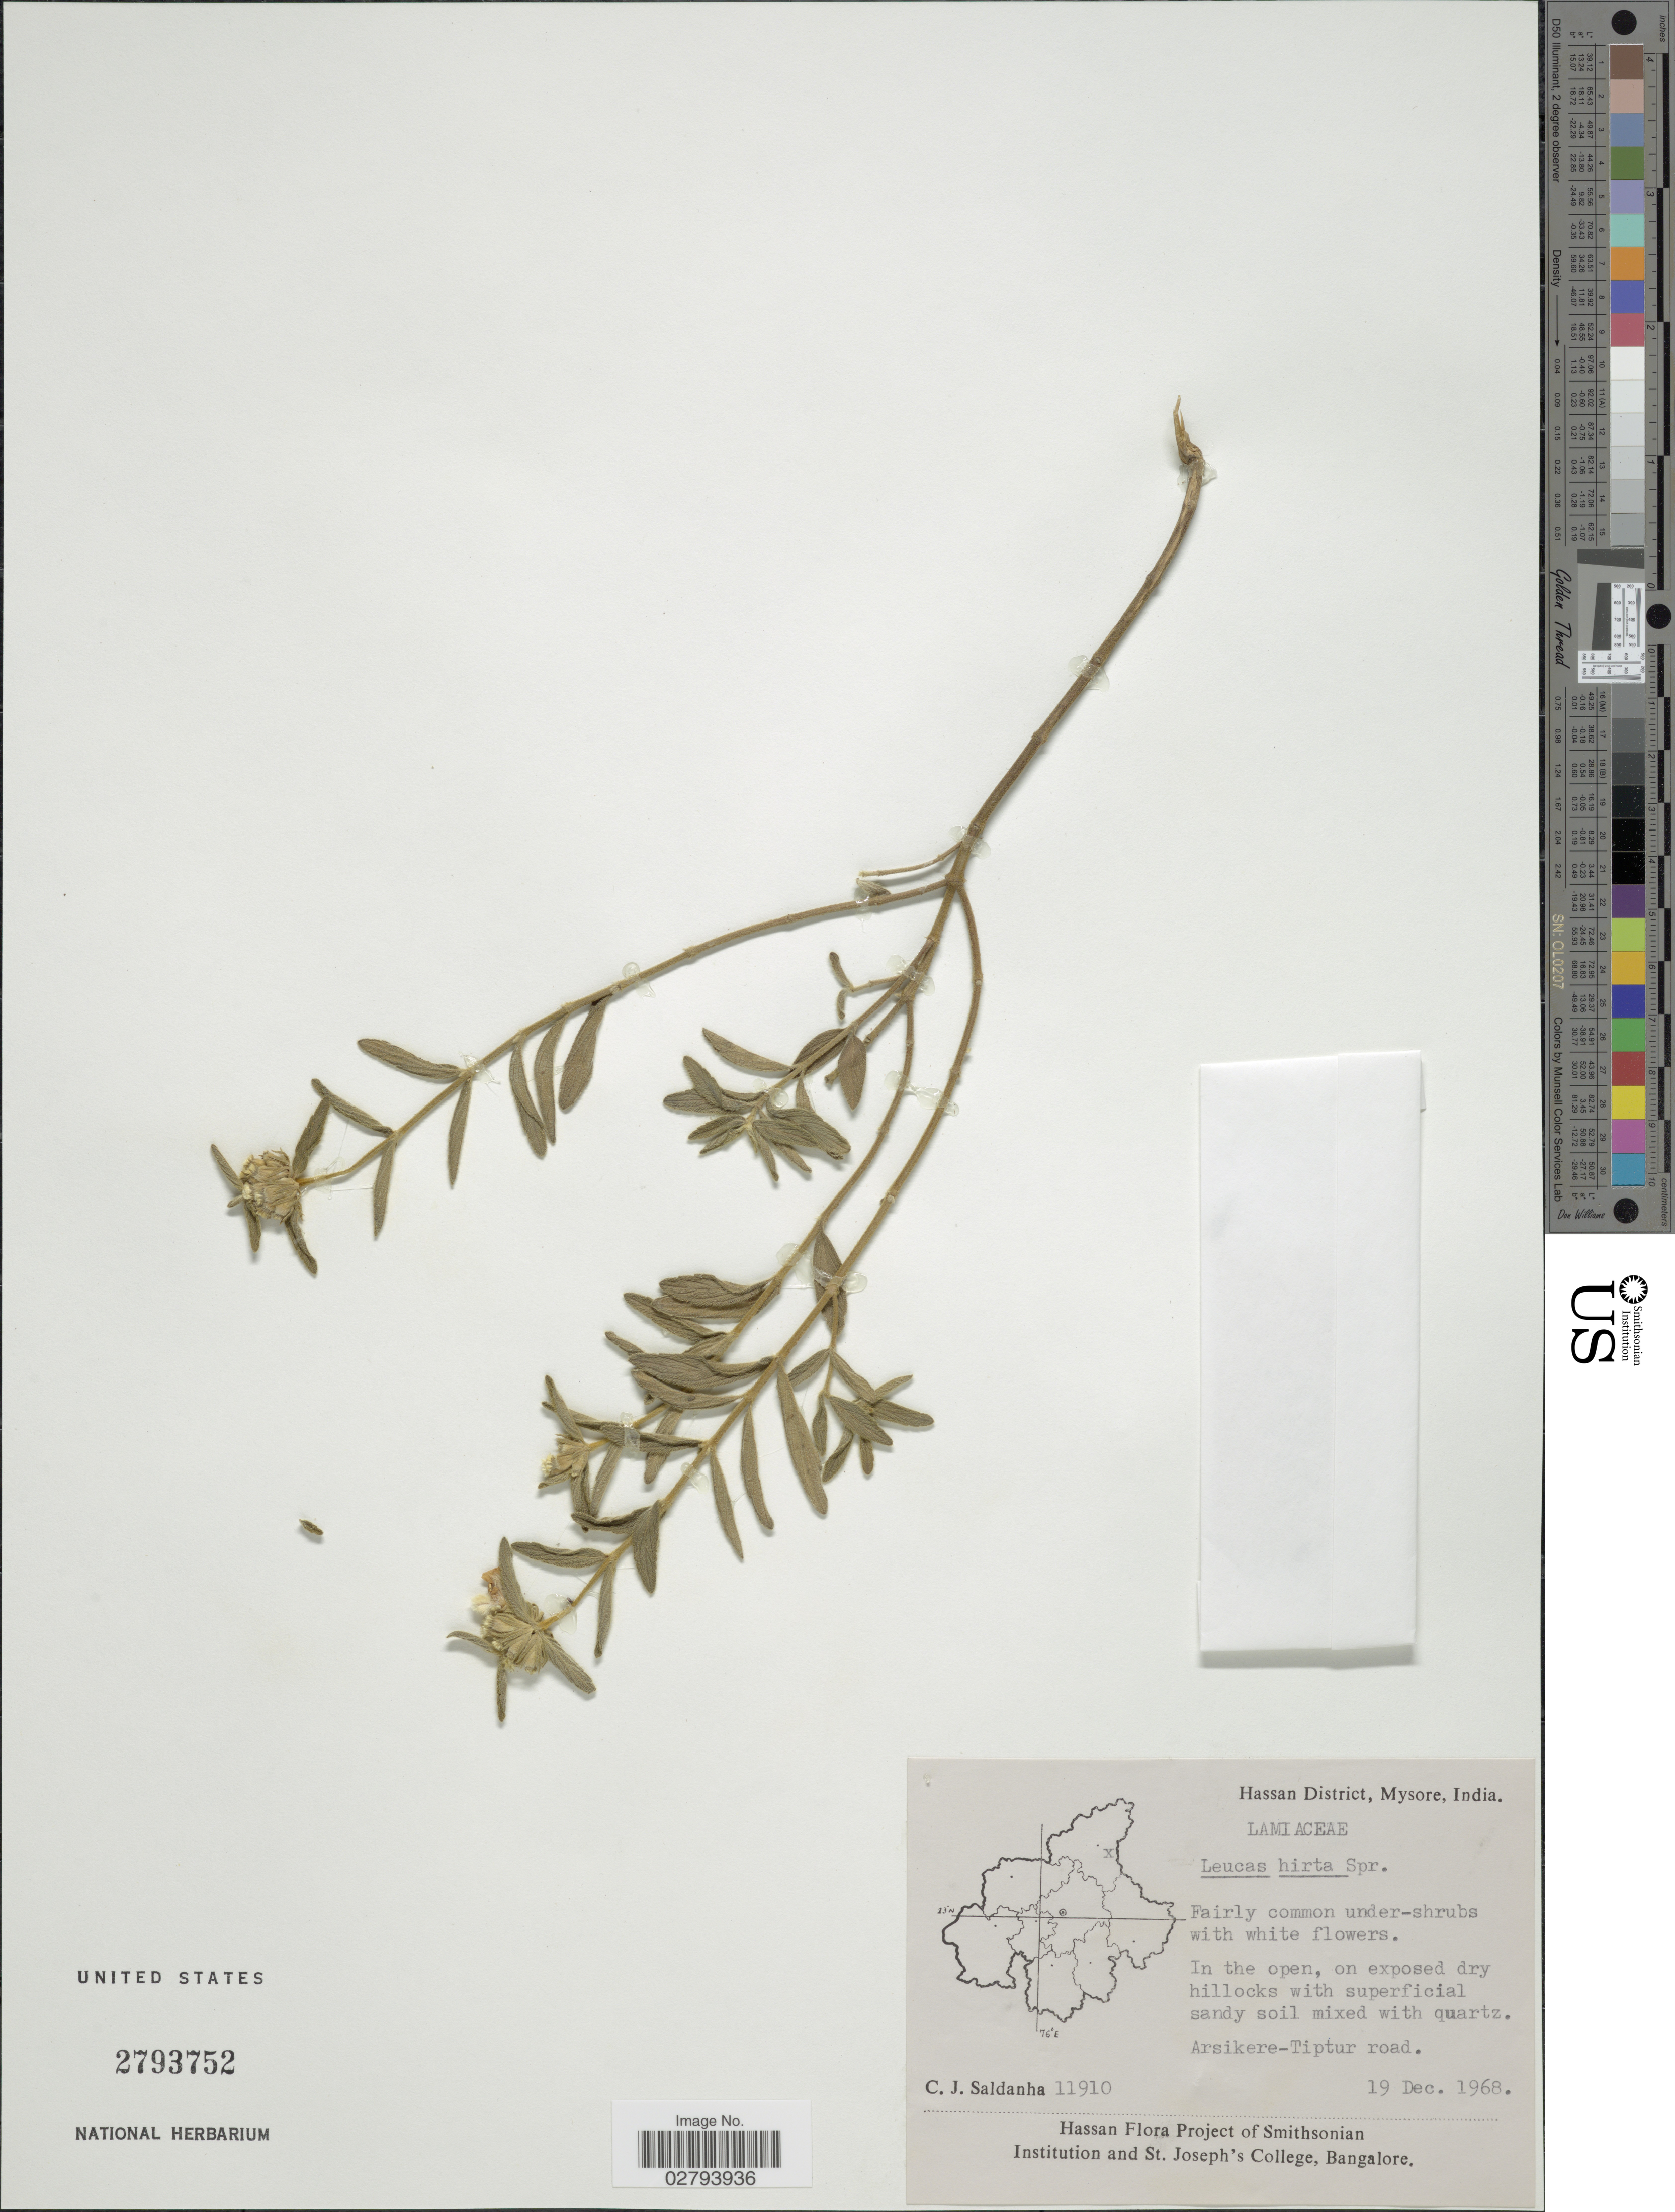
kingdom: Plantae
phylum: Tracheophyta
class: Magnoliopsida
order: Lamiales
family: Lamiaceae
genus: Leucas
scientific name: Leucas hirta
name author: (B. Heyne ex A. Roth) Spreng.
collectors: C. J. Saldanha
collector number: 11910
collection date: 1968-12-19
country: India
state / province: Karnataka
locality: Hassan District, Mysore, Arsikere-Tiptur road.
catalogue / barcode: US 2793752